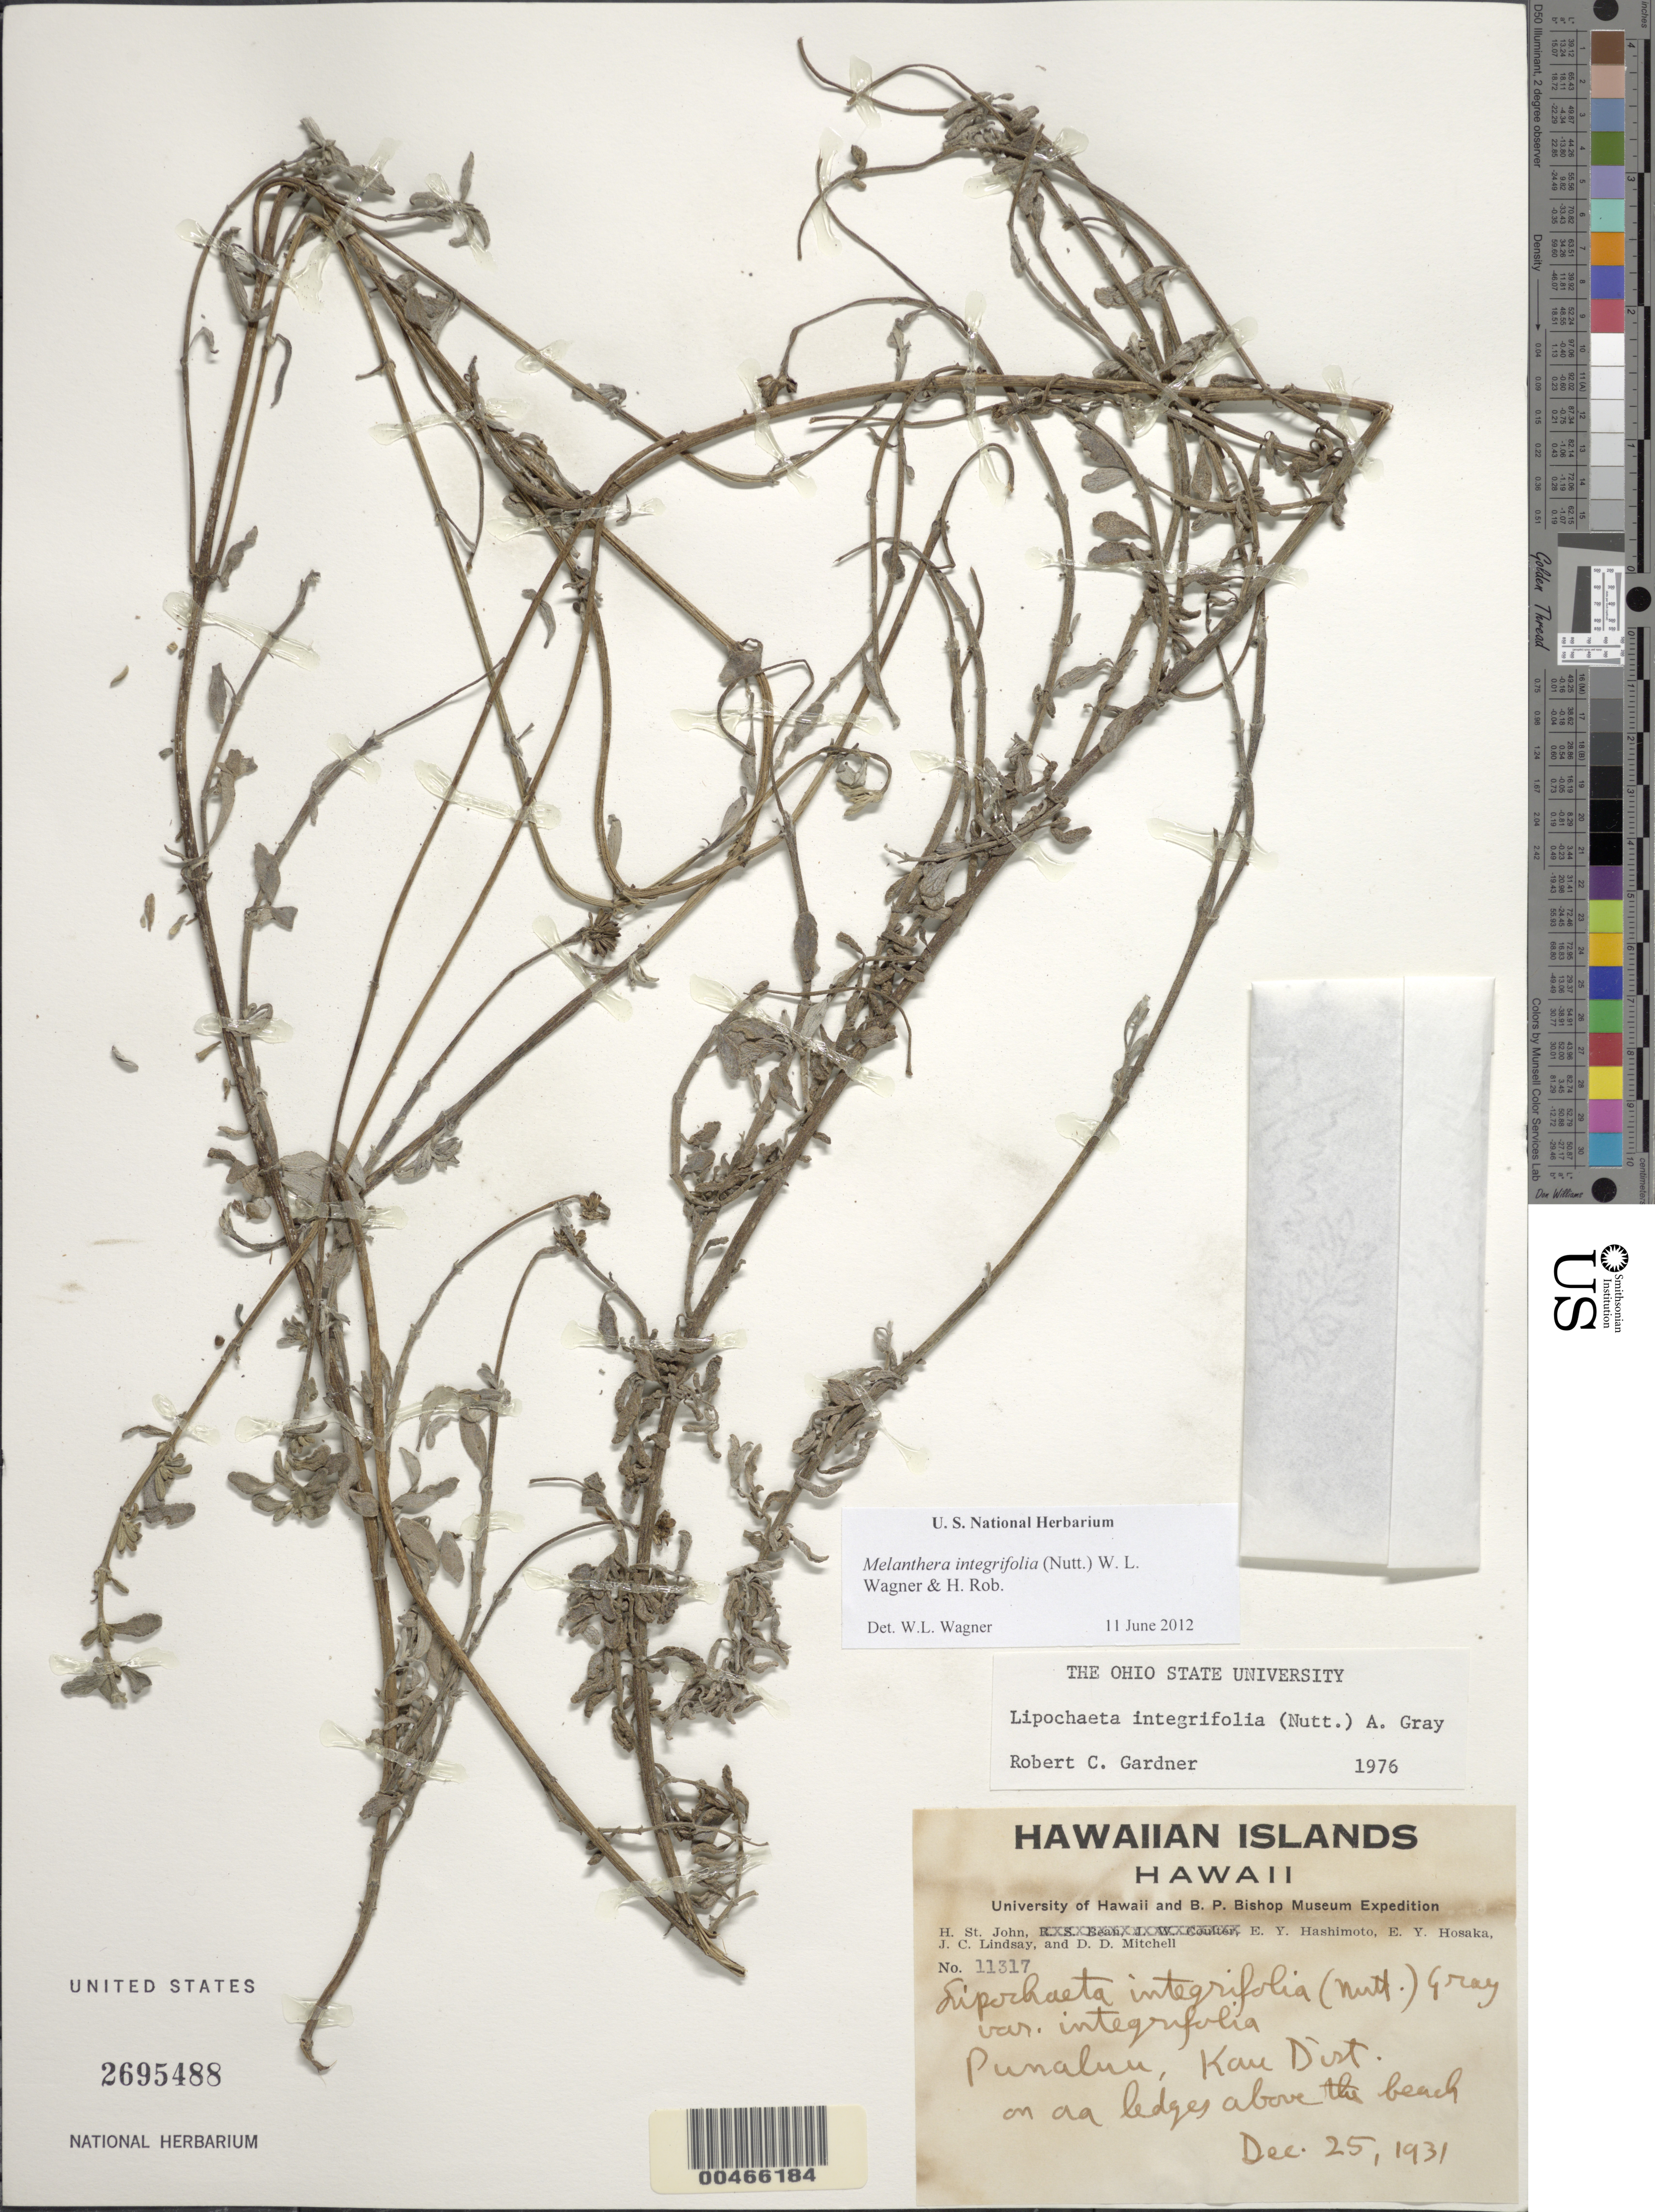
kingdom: Plantae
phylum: Tracheophyta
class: Magnoliopsida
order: Asterales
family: Asteraceae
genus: Wollastonia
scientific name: Wollastonia integrifolia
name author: (Nutt.) Orchard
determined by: Wagner, W. L., (BOT), Smithsonian Institution - National Museum of Natural History (UNITED STATES)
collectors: H. St. John, E. Hashimoto, E. Y. Hosaka, J. Lindsay & et al.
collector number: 11317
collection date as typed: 25 Dec 1931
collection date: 1931-12-25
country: United States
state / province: Hawaii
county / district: Hawaii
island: Hawaii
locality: Punaluu, Kau Dist.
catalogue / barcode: US 2695488